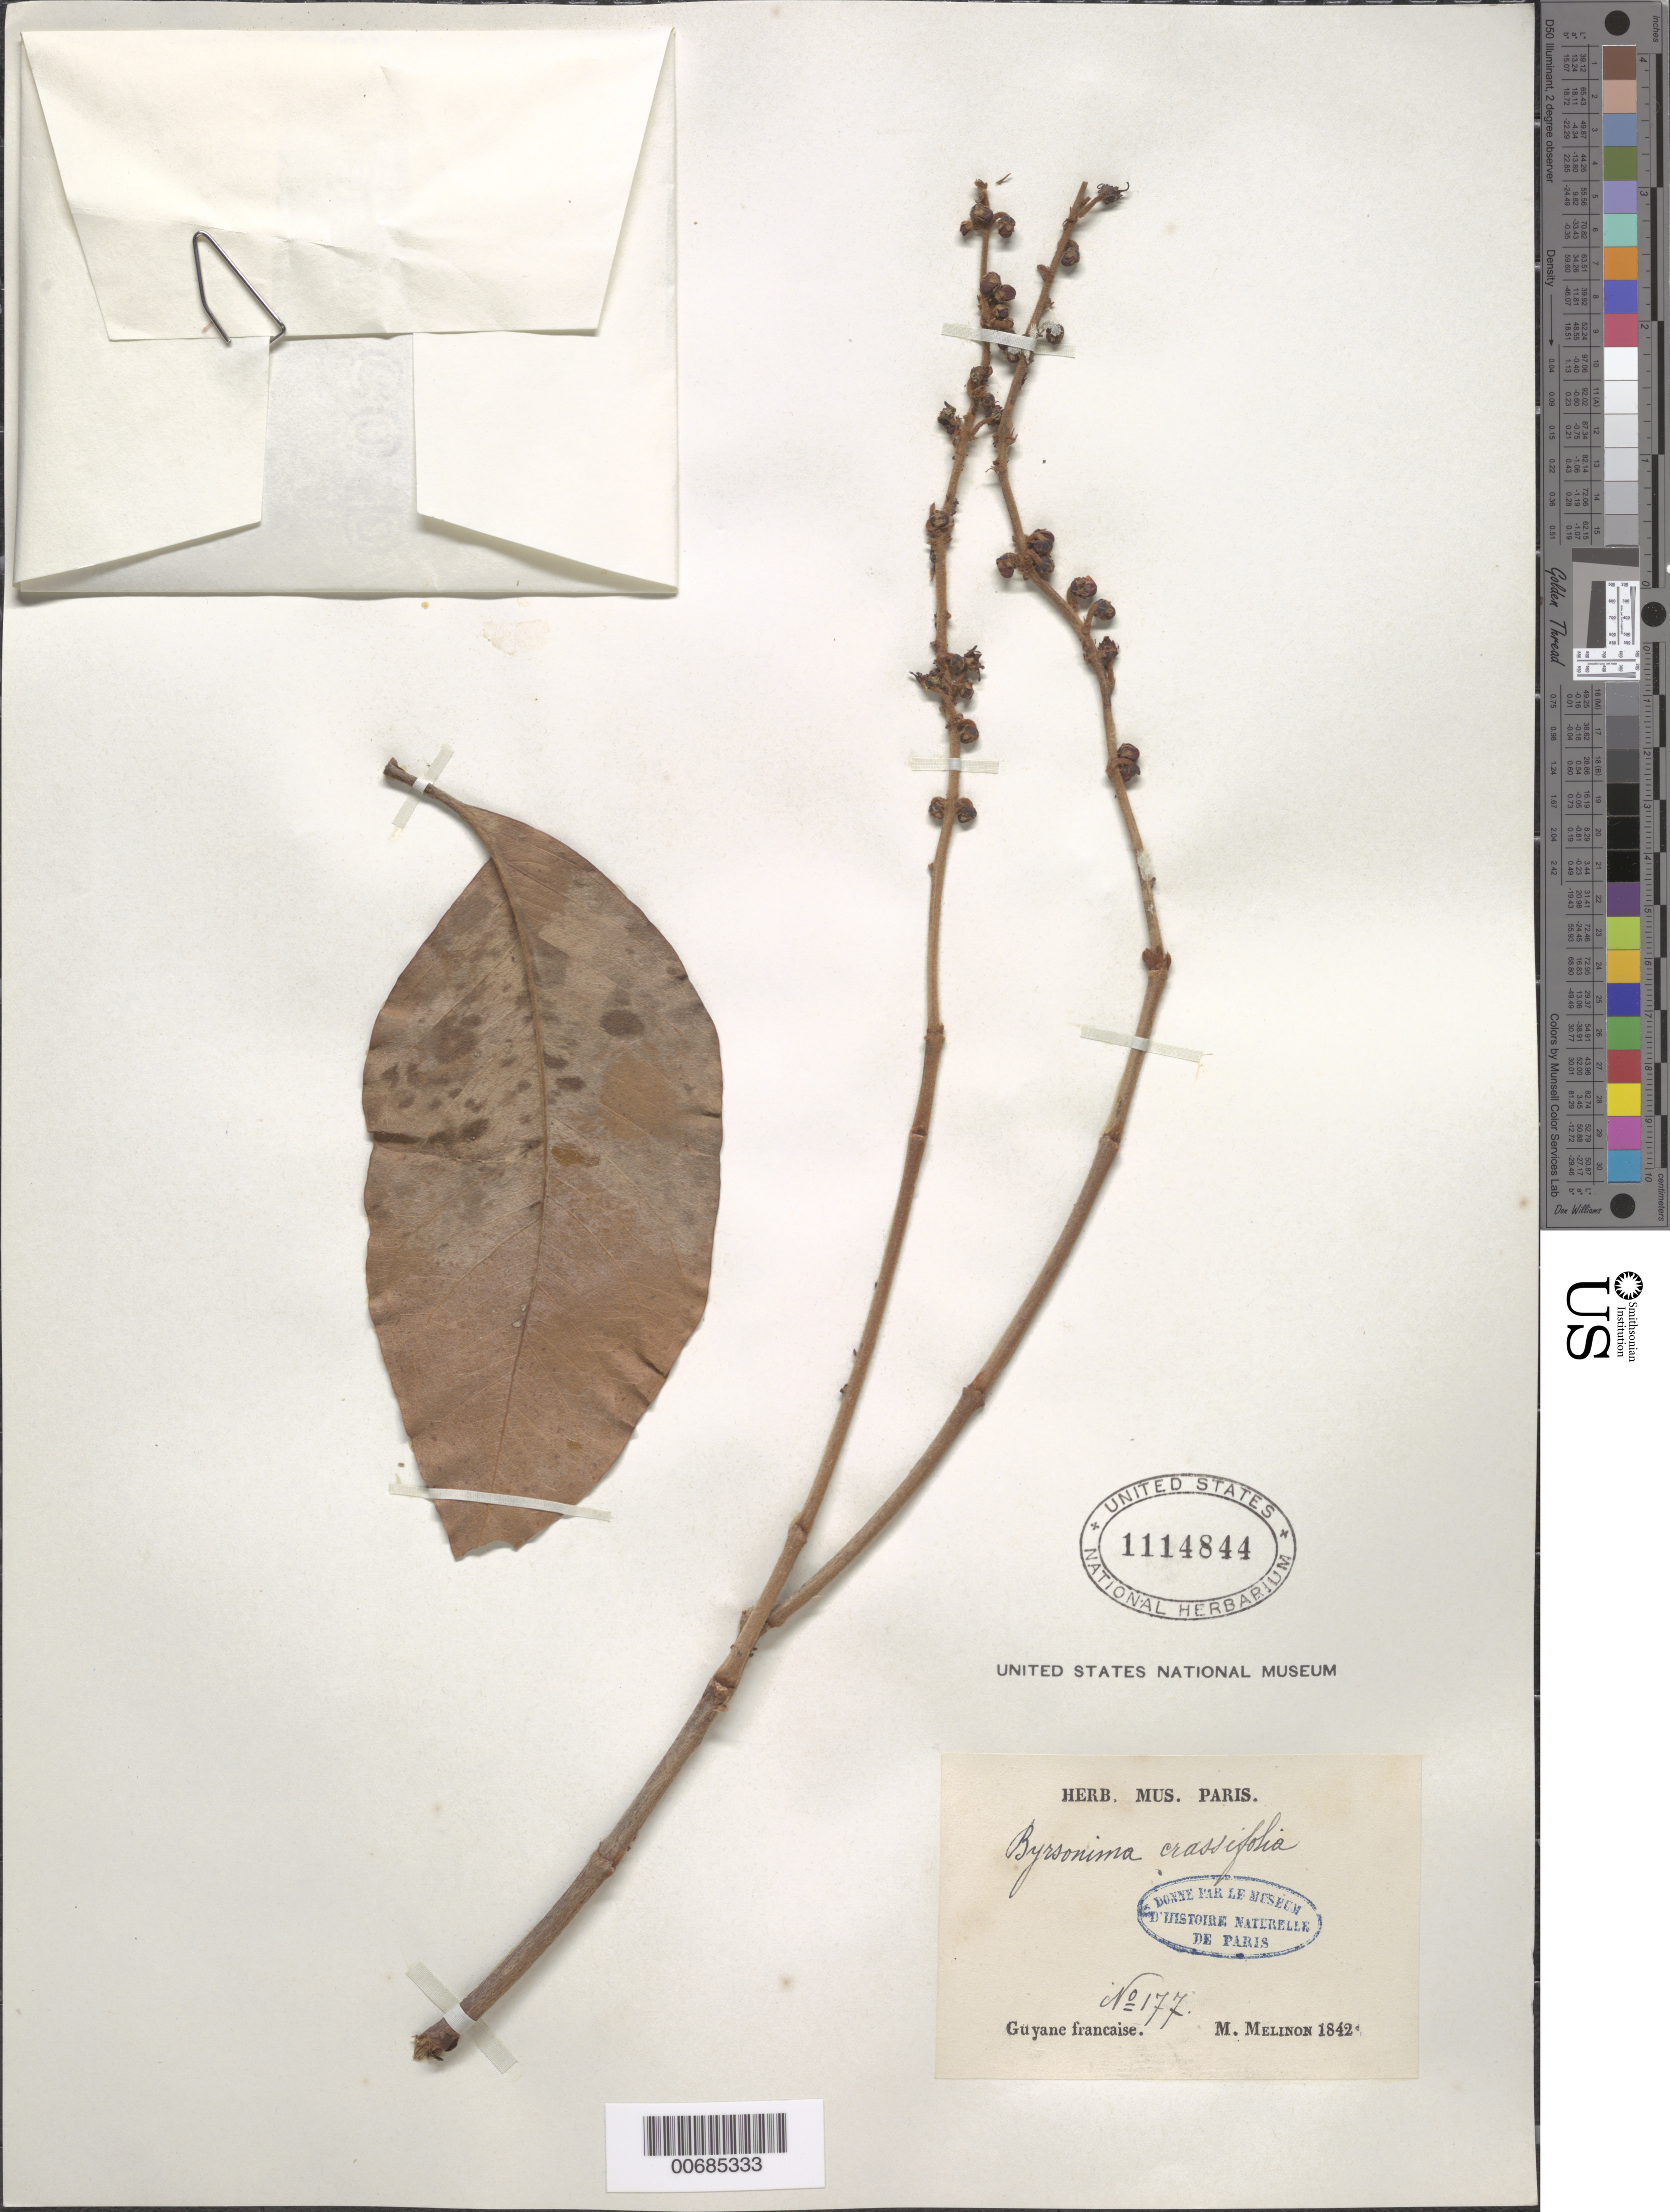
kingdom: Plantae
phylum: Tracheophyta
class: Magnoliopsida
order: Malpighiales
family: Malpighiaceae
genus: Byrsonima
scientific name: Byrsonima crassifolia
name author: (L.) Kunth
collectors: E. Mélinon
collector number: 177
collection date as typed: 1842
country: French Guiana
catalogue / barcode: US 1114844